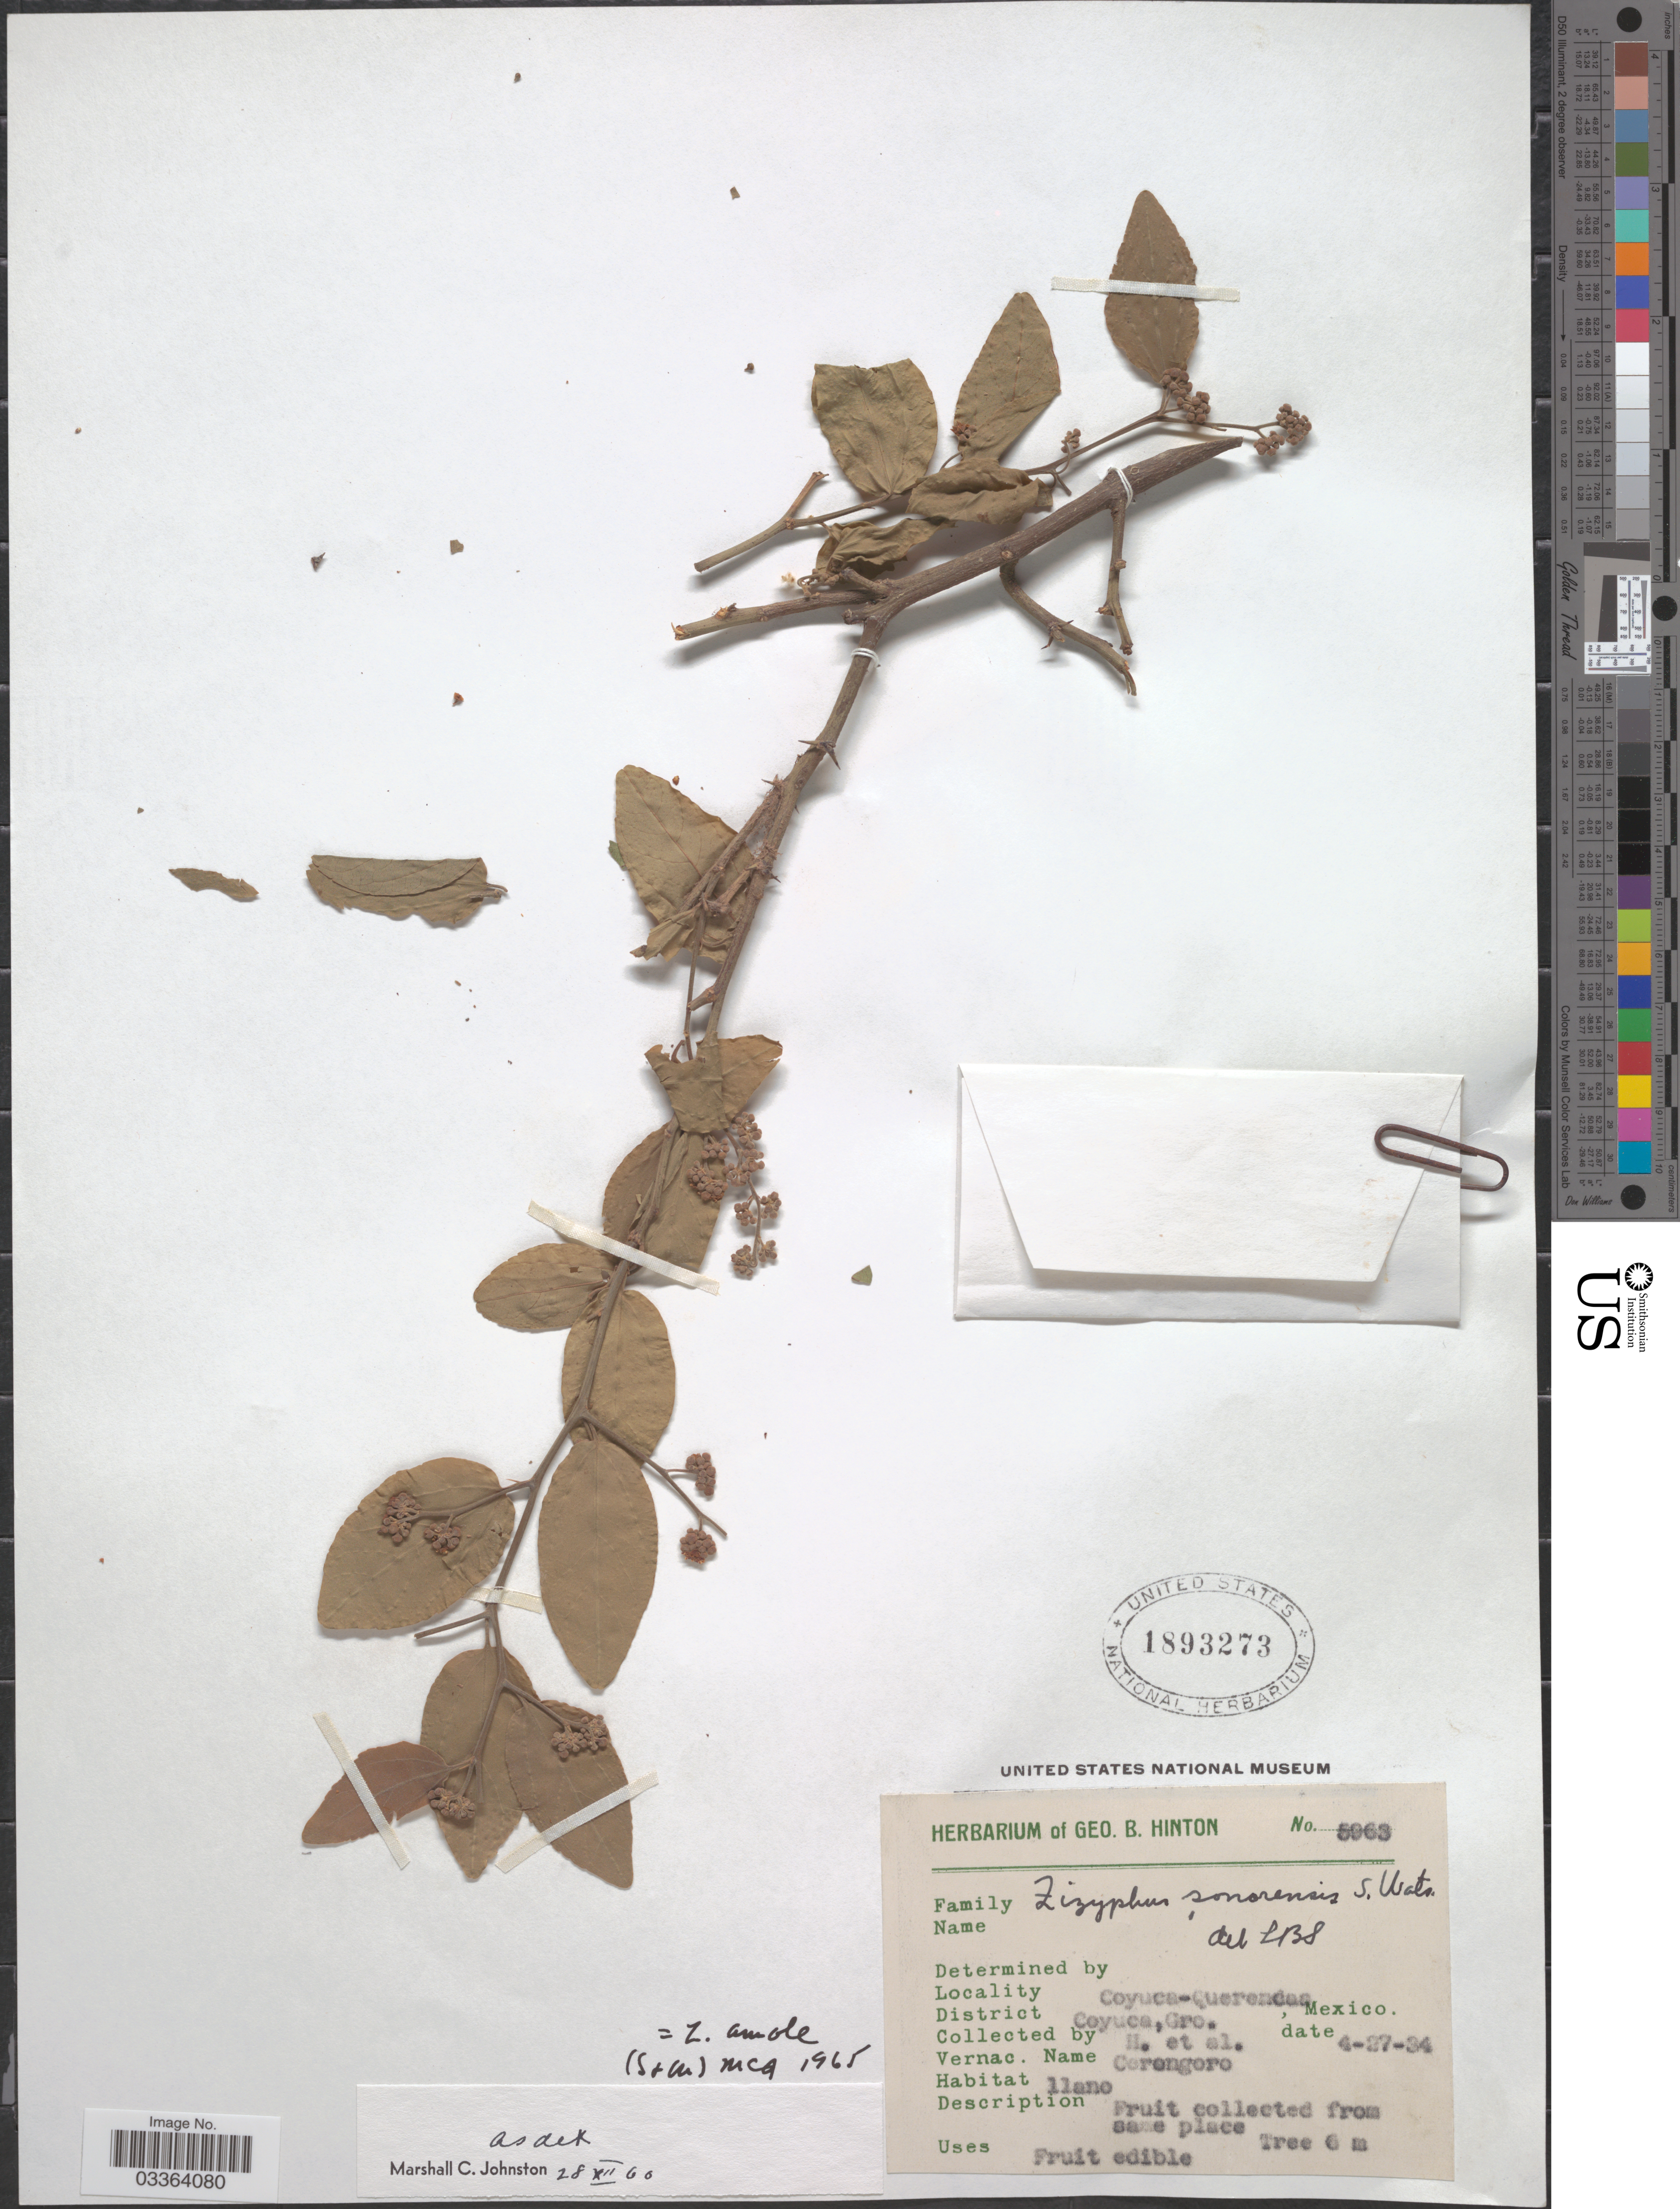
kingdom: Plantae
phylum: Tracheophyta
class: Magnoliopsida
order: Rosales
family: Rhamnaceae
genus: Sarcomphalus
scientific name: Sarcomphalus amole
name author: (Sessé & Moc.) Hauenschild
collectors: G. B. Hinton & et al.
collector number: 5963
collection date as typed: Transcribed d/m/y: 27/4/34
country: Mexico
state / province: Guerrero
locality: Coyuca-Querendas, District Coyuca.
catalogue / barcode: US 1893273